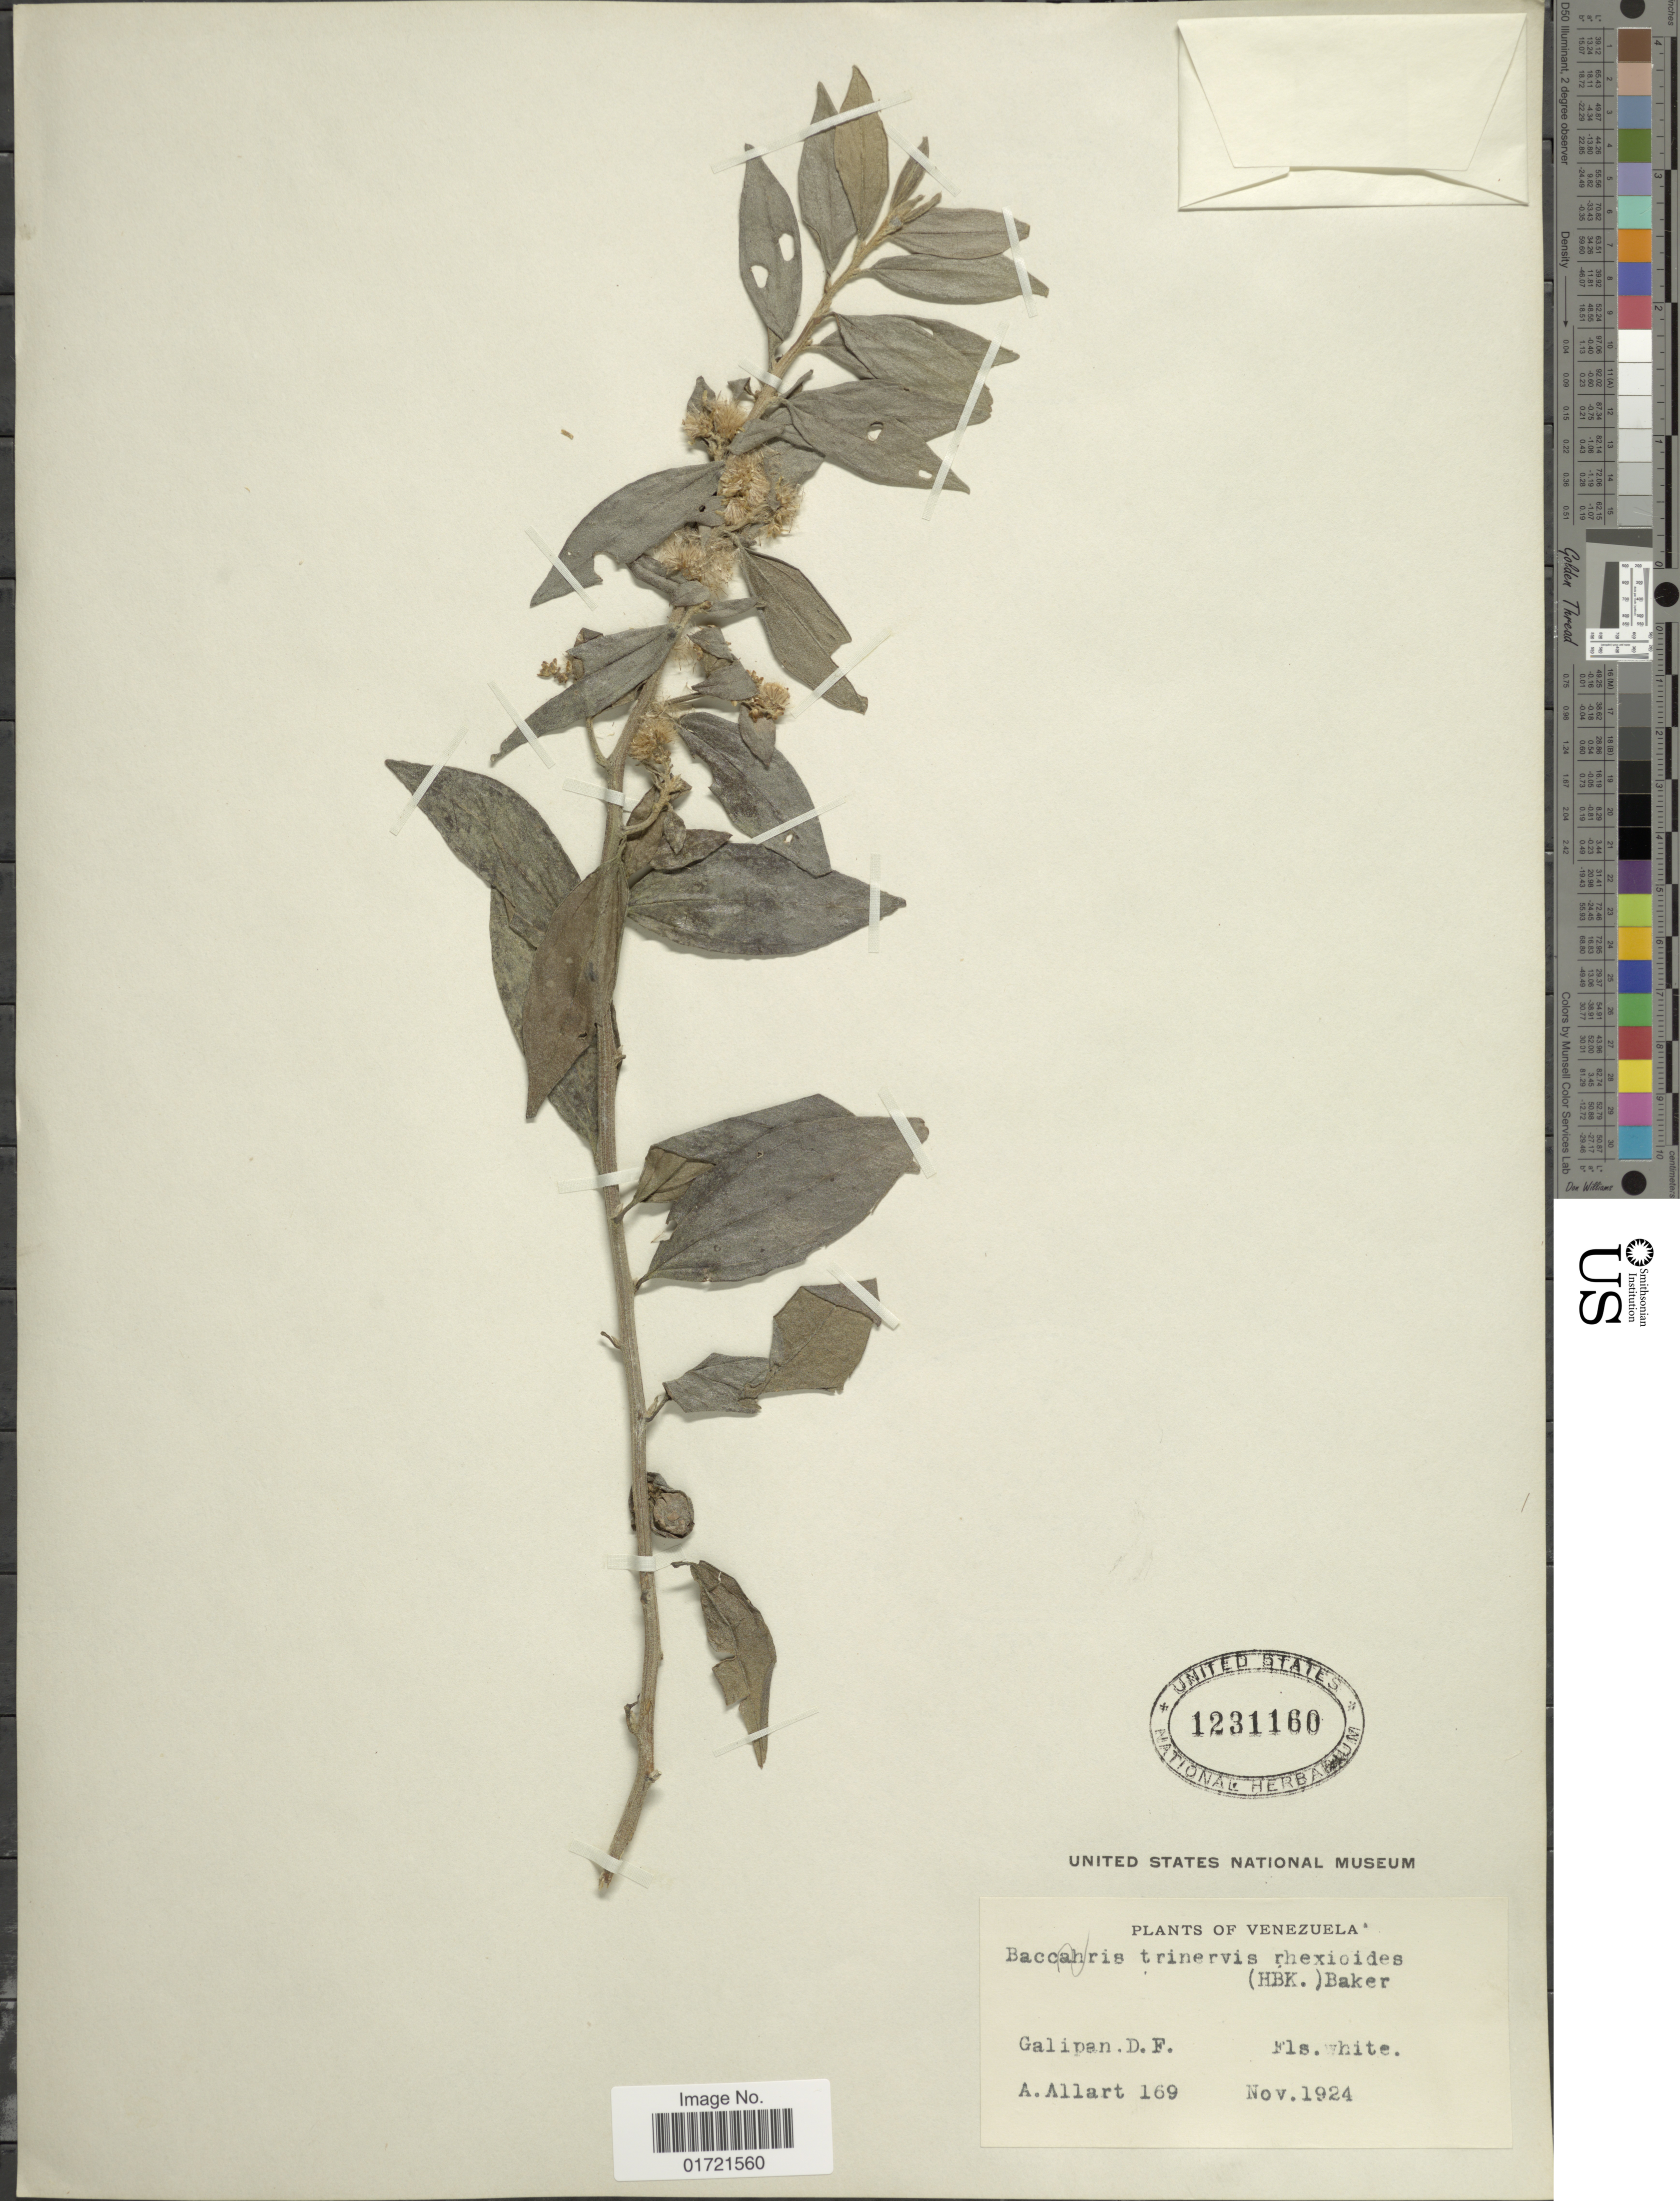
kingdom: Plantae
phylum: Tracheophyta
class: Magnoliopsida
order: Asterales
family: Asteraceae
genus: Baccharis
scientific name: Baccharis trinervis var. rhexioides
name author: (Kunth) Baker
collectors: A. Allart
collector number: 169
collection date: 1924-11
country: Venezuela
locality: Galipan, D.F.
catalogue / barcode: US 1231160